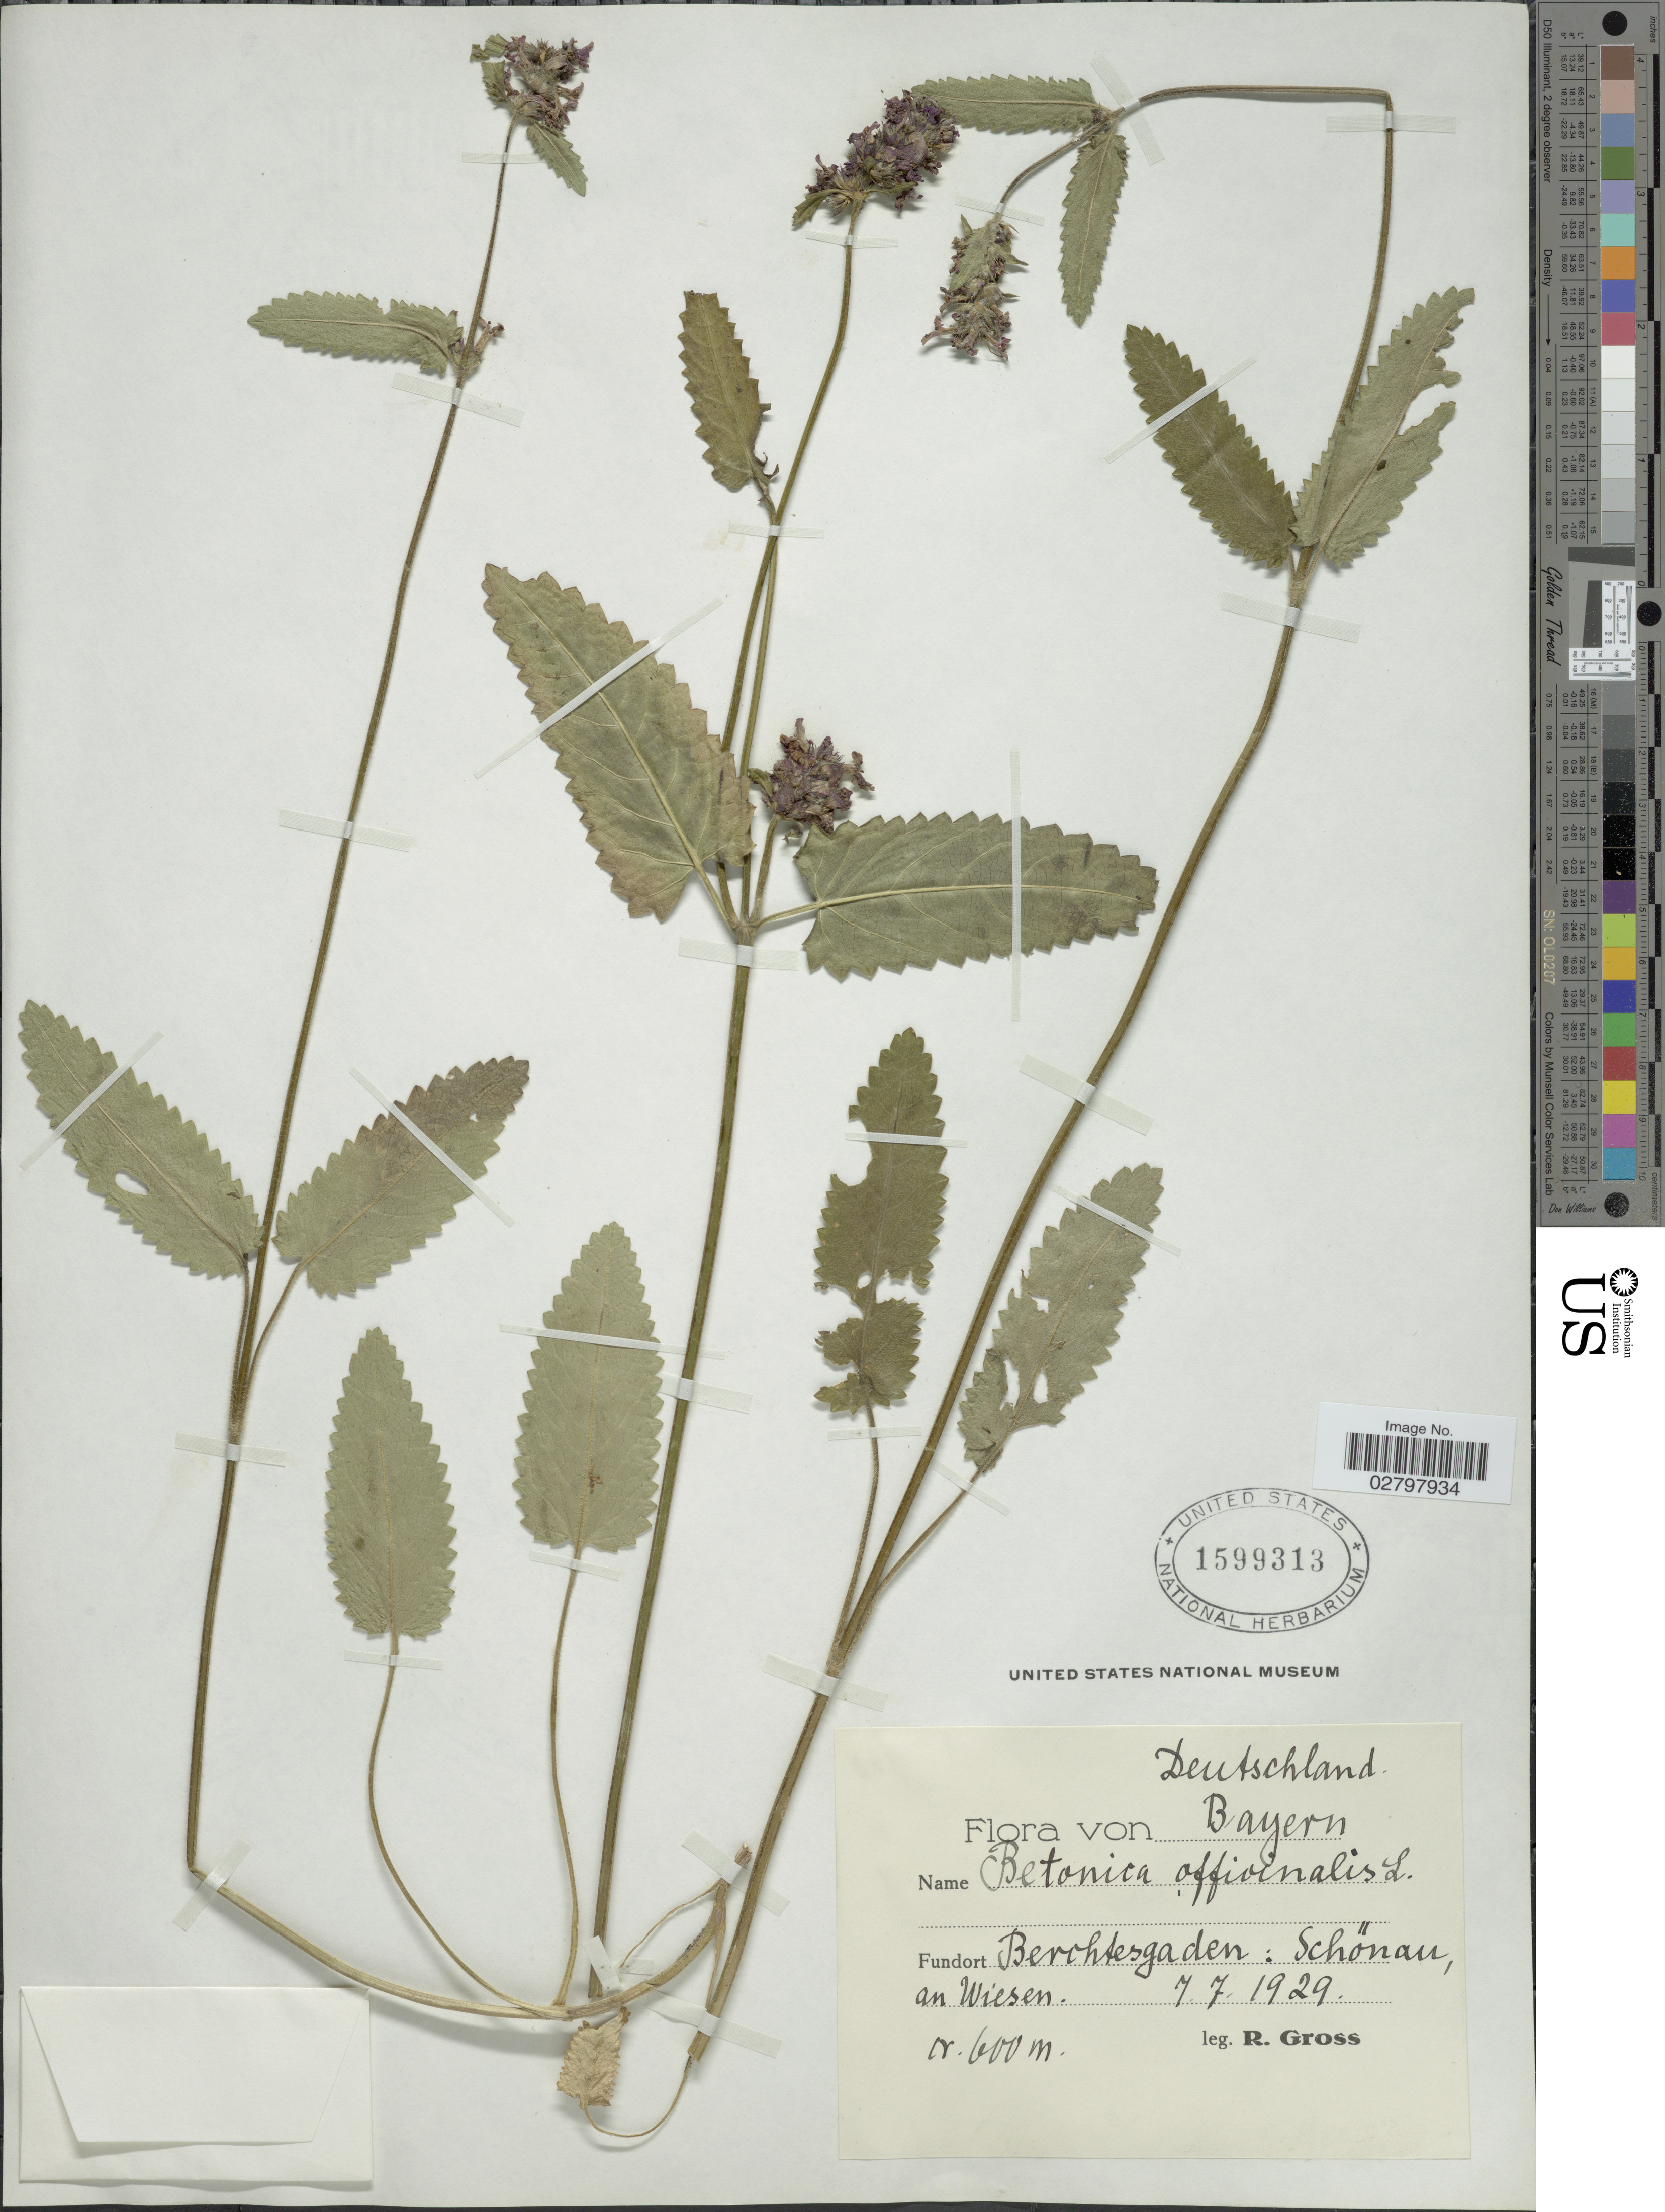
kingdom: Plantae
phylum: Tracheophyta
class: Magnoliopsida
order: Lamiales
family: Lamiaceae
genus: Stachys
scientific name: Stachys officinalis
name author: (L.) Trevis.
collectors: R. Gross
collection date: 1929-07-07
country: Germany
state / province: Bayern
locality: Fundort Berchtesgaden: Schönau, an Wiesen.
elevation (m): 600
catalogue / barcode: US 1599313